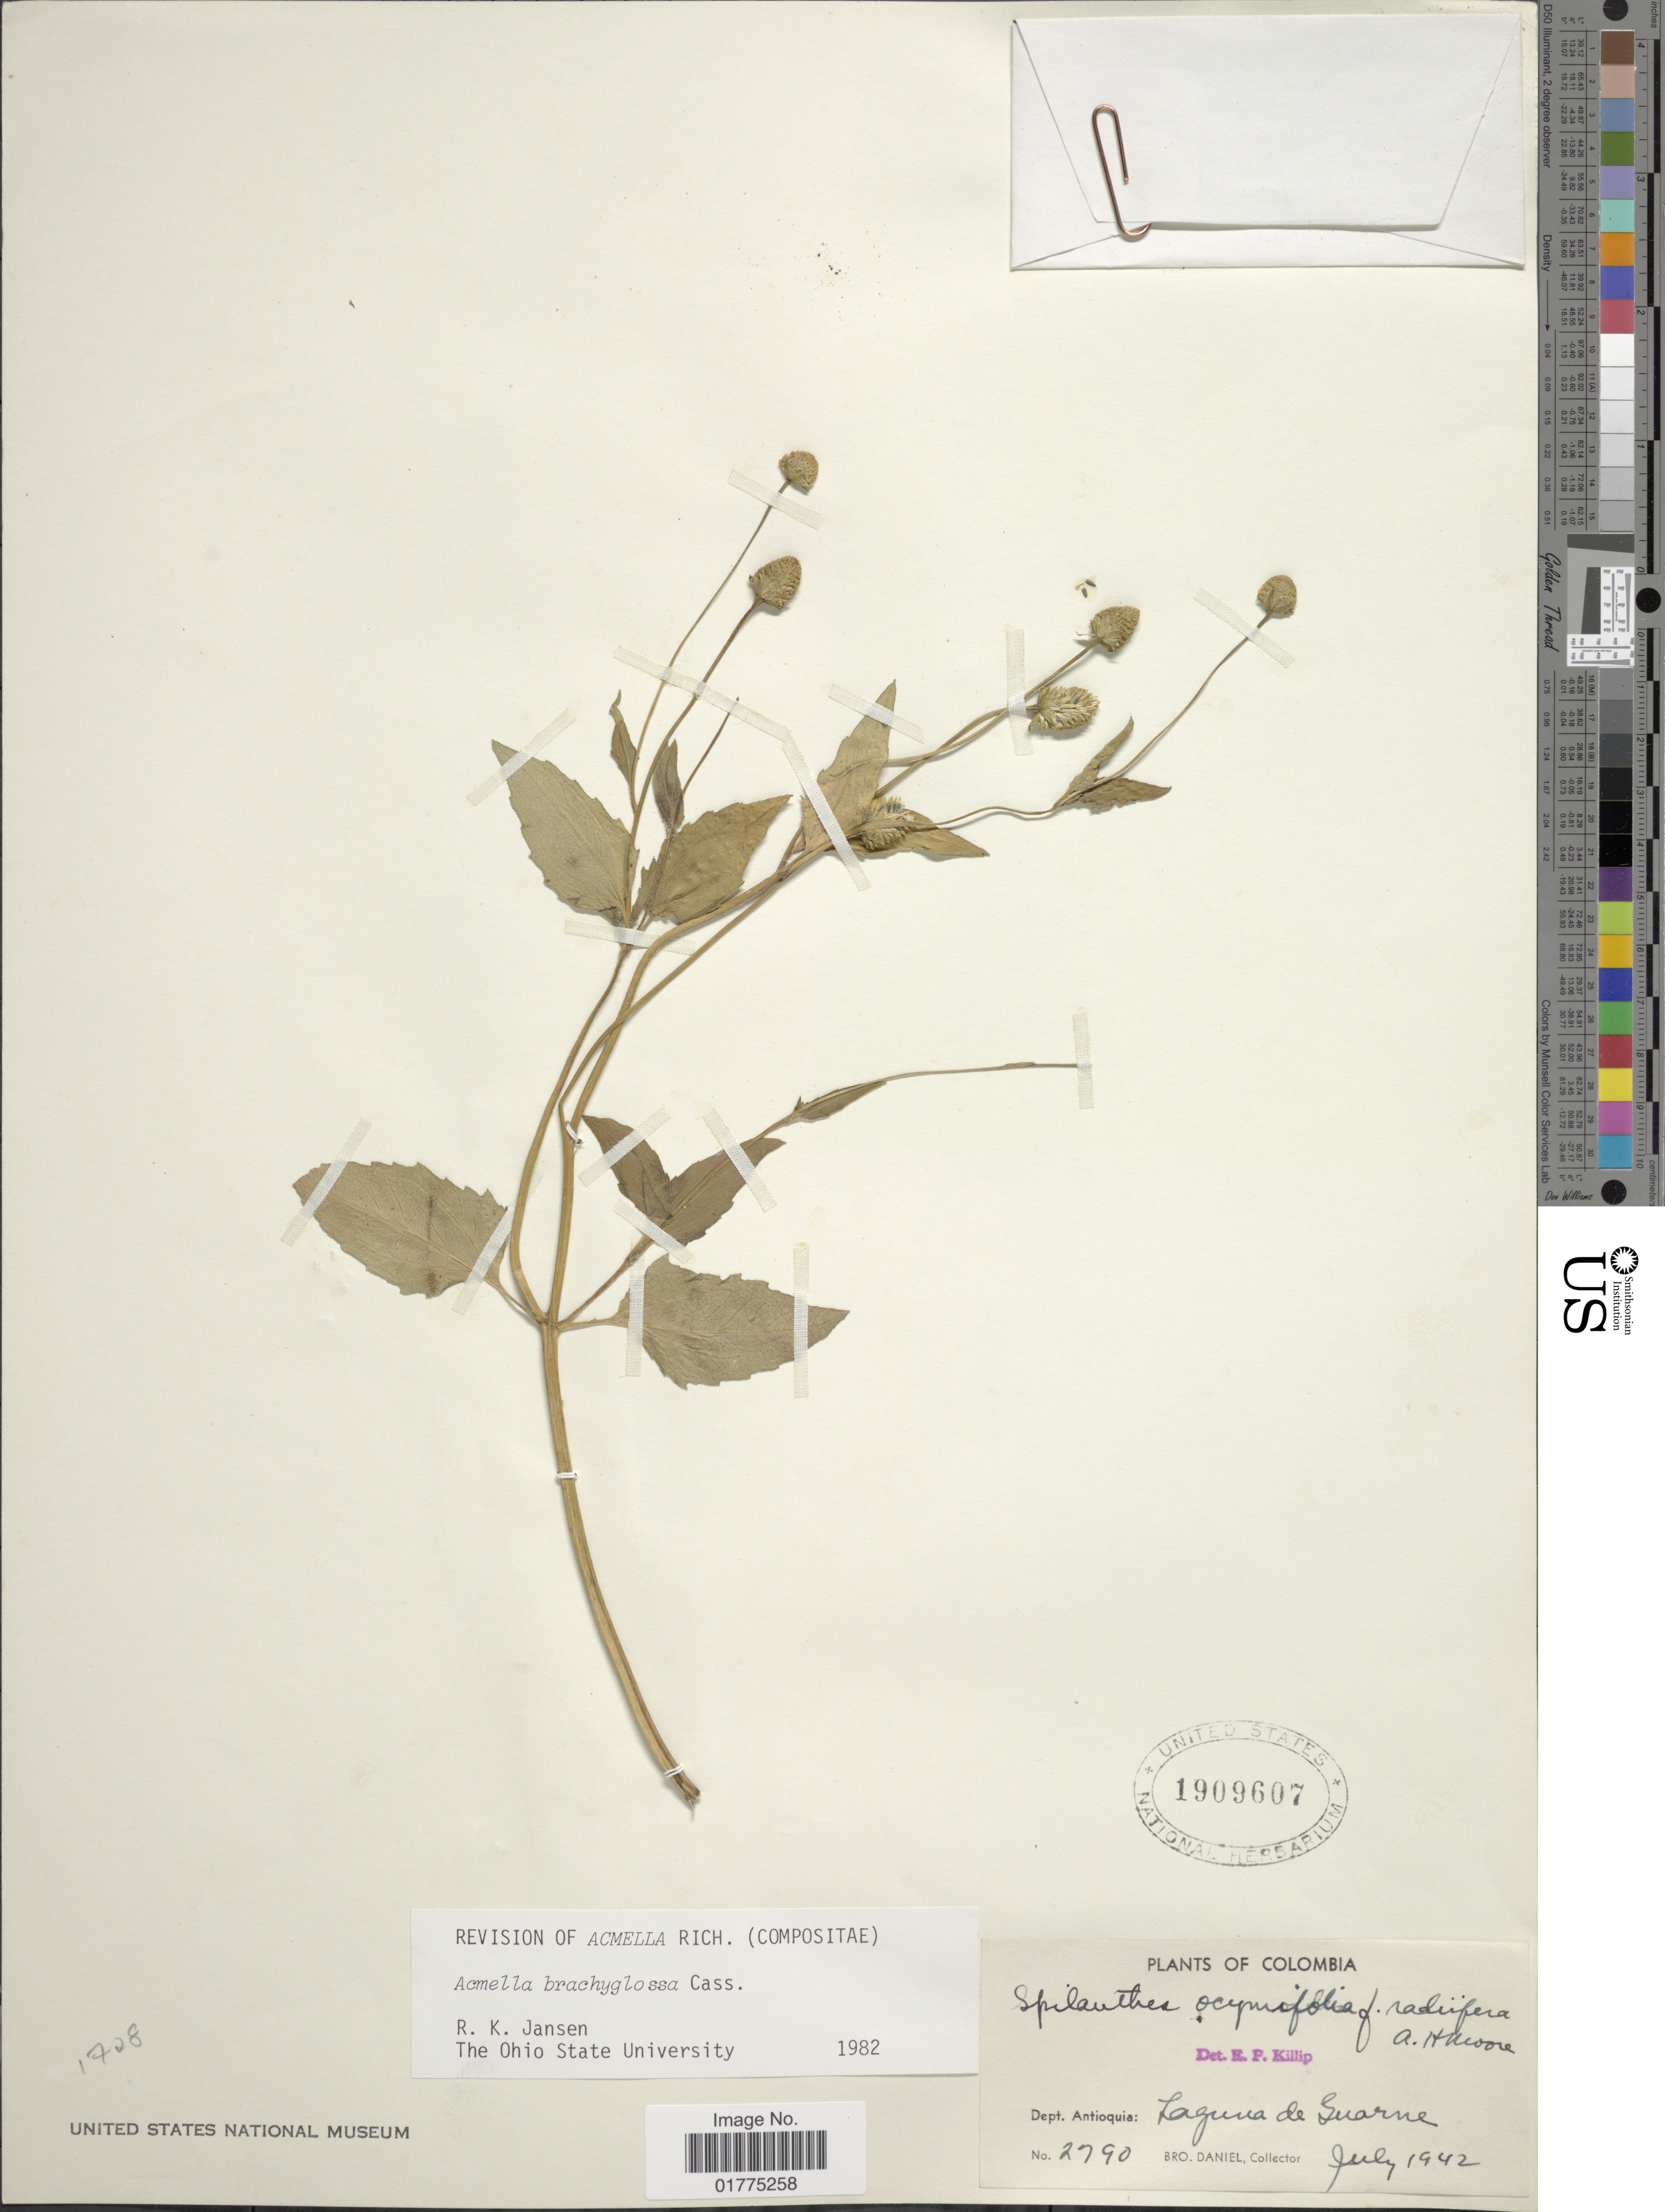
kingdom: Plantae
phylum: Tracheophyta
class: Magnoliopsida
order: Asterales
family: Asteraceae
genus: Acmella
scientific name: Acmella brachyglossa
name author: Cass.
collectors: Bro. Daniel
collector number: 2790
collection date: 1942-07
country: Colombia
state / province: Antioquia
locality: Dept.: Antioquia: Laguna de Guarne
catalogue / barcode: US 1909607